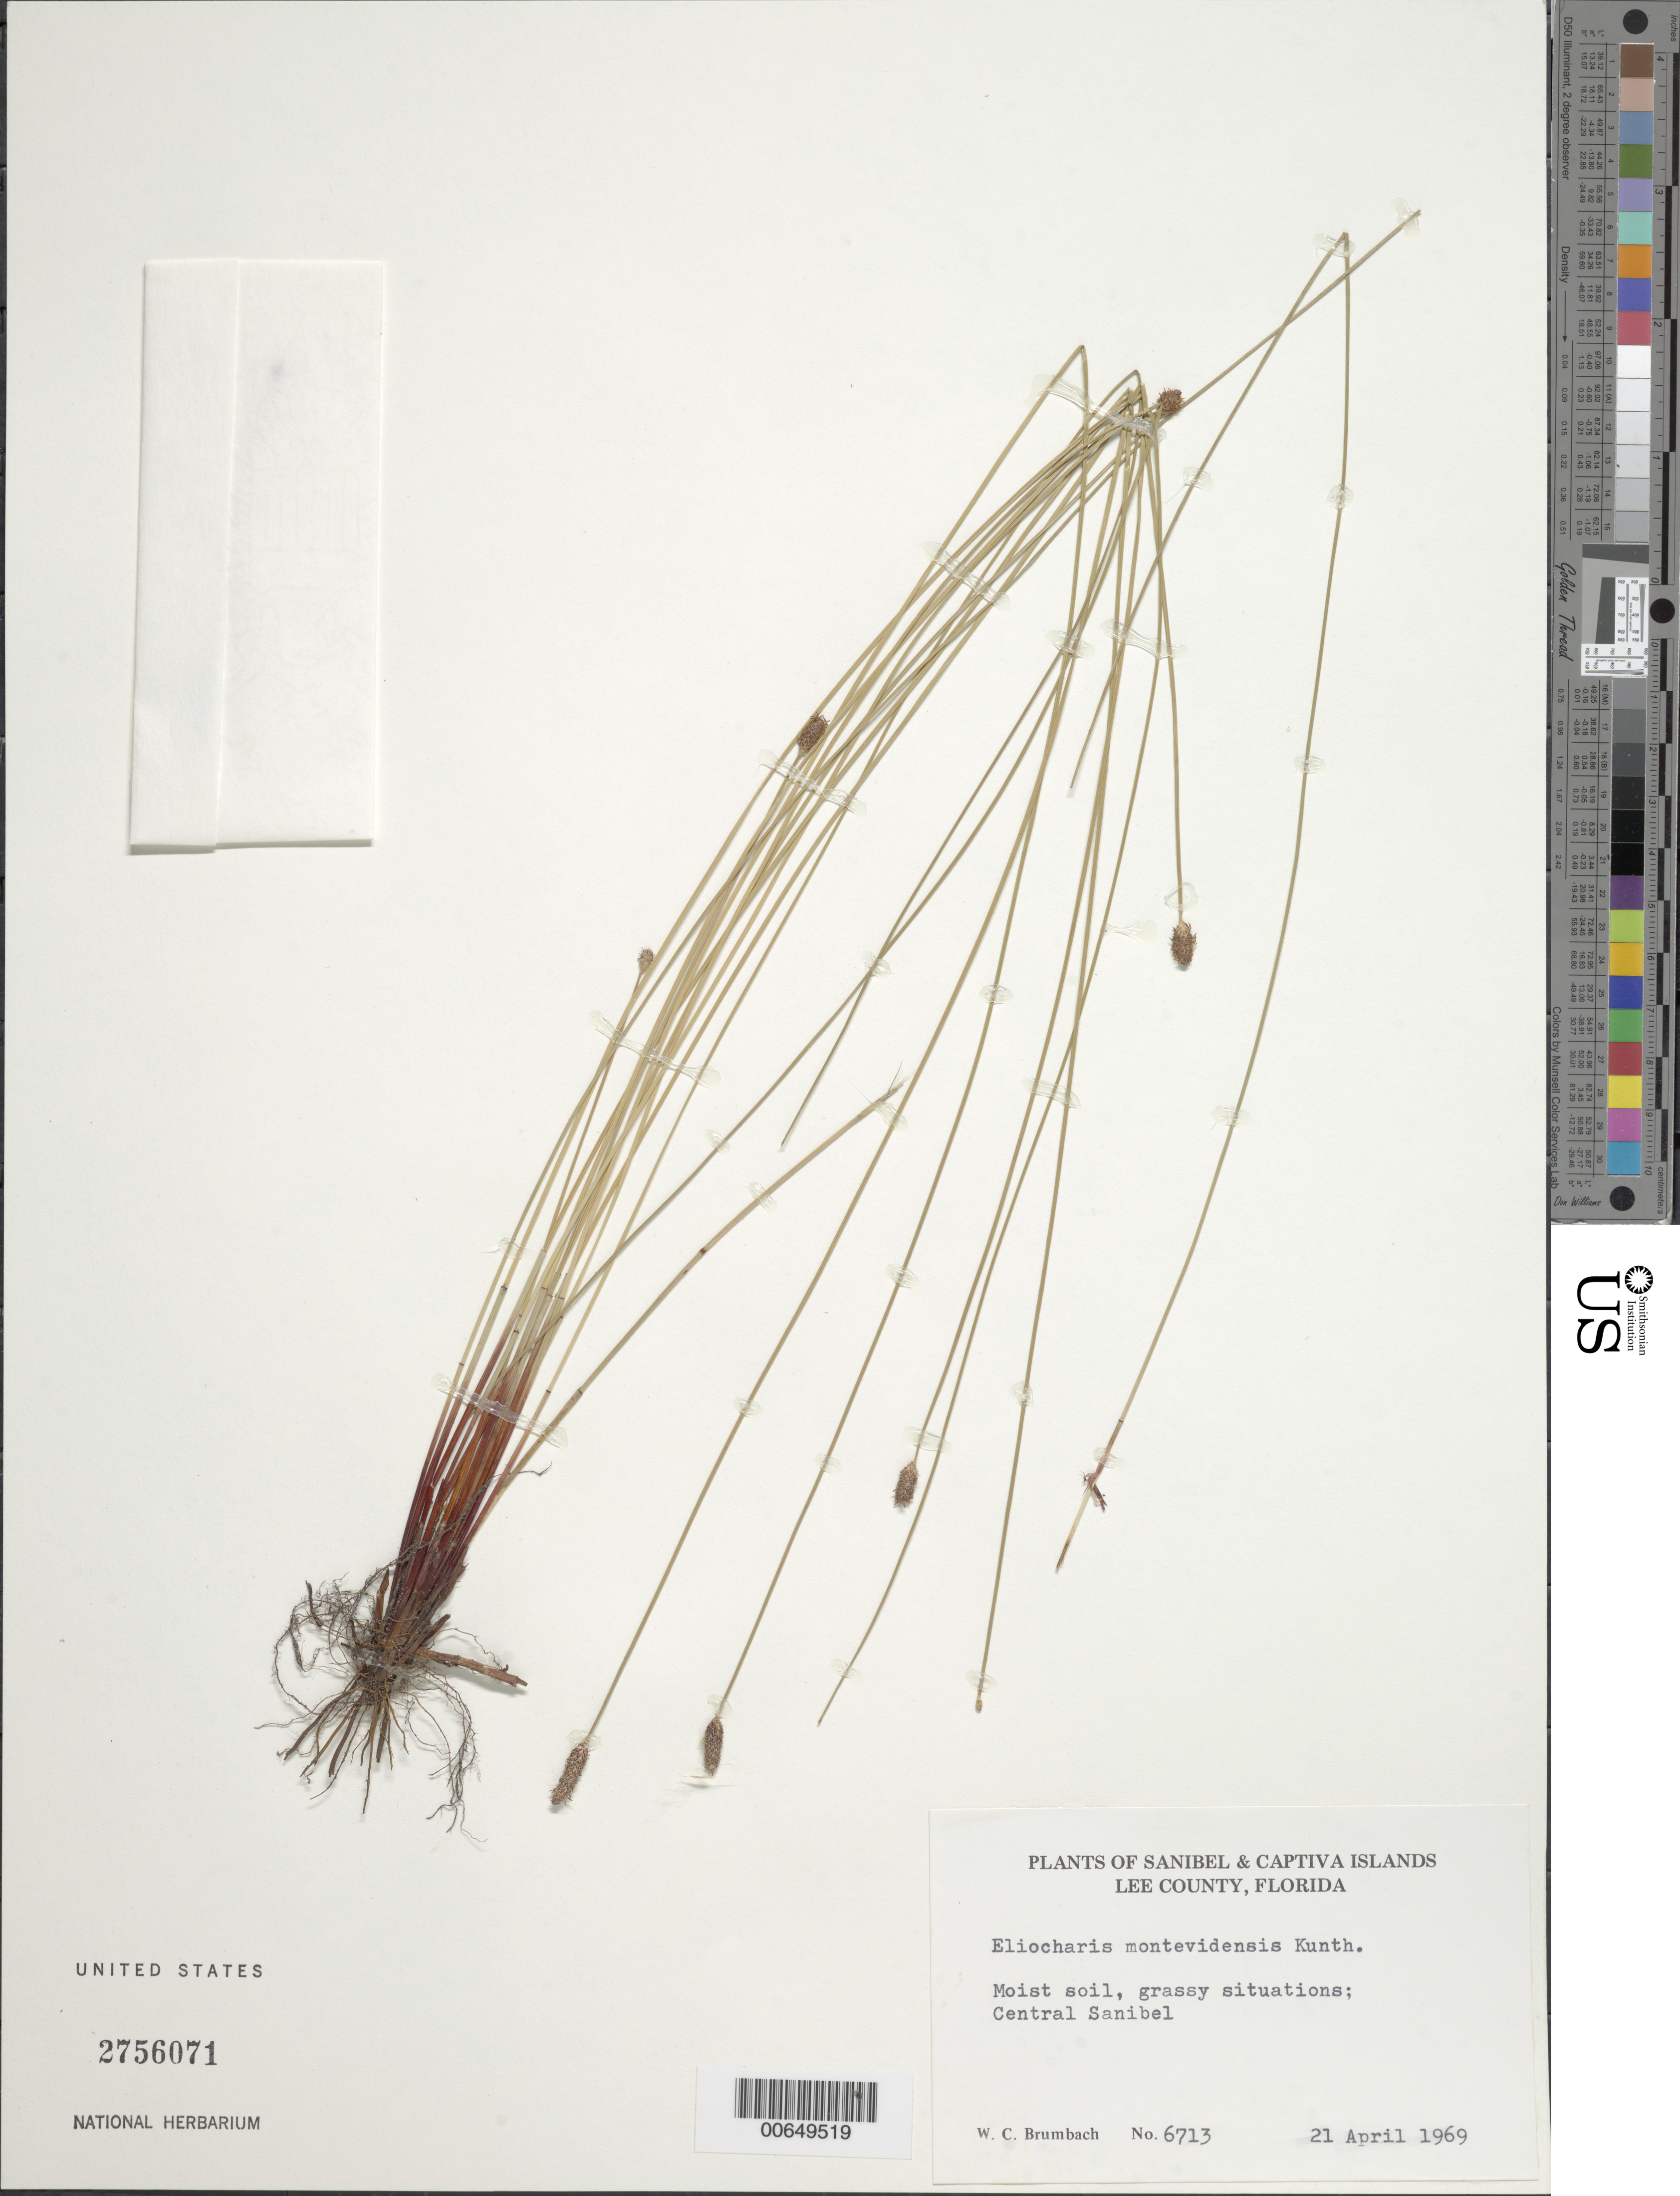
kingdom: Plantae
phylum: Tracheophyta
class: Liliopsida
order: Poales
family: Cyperaceae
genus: Eleocharis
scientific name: Eleocharis montevidensis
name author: Kunth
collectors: W. C. Brumbach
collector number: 6713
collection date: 1969-04-21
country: United States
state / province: Florida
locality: Sanibel & Captiva Islands, Lee County, Moist soil, grassy situations; Central Sanibel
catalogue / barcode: US 2756071